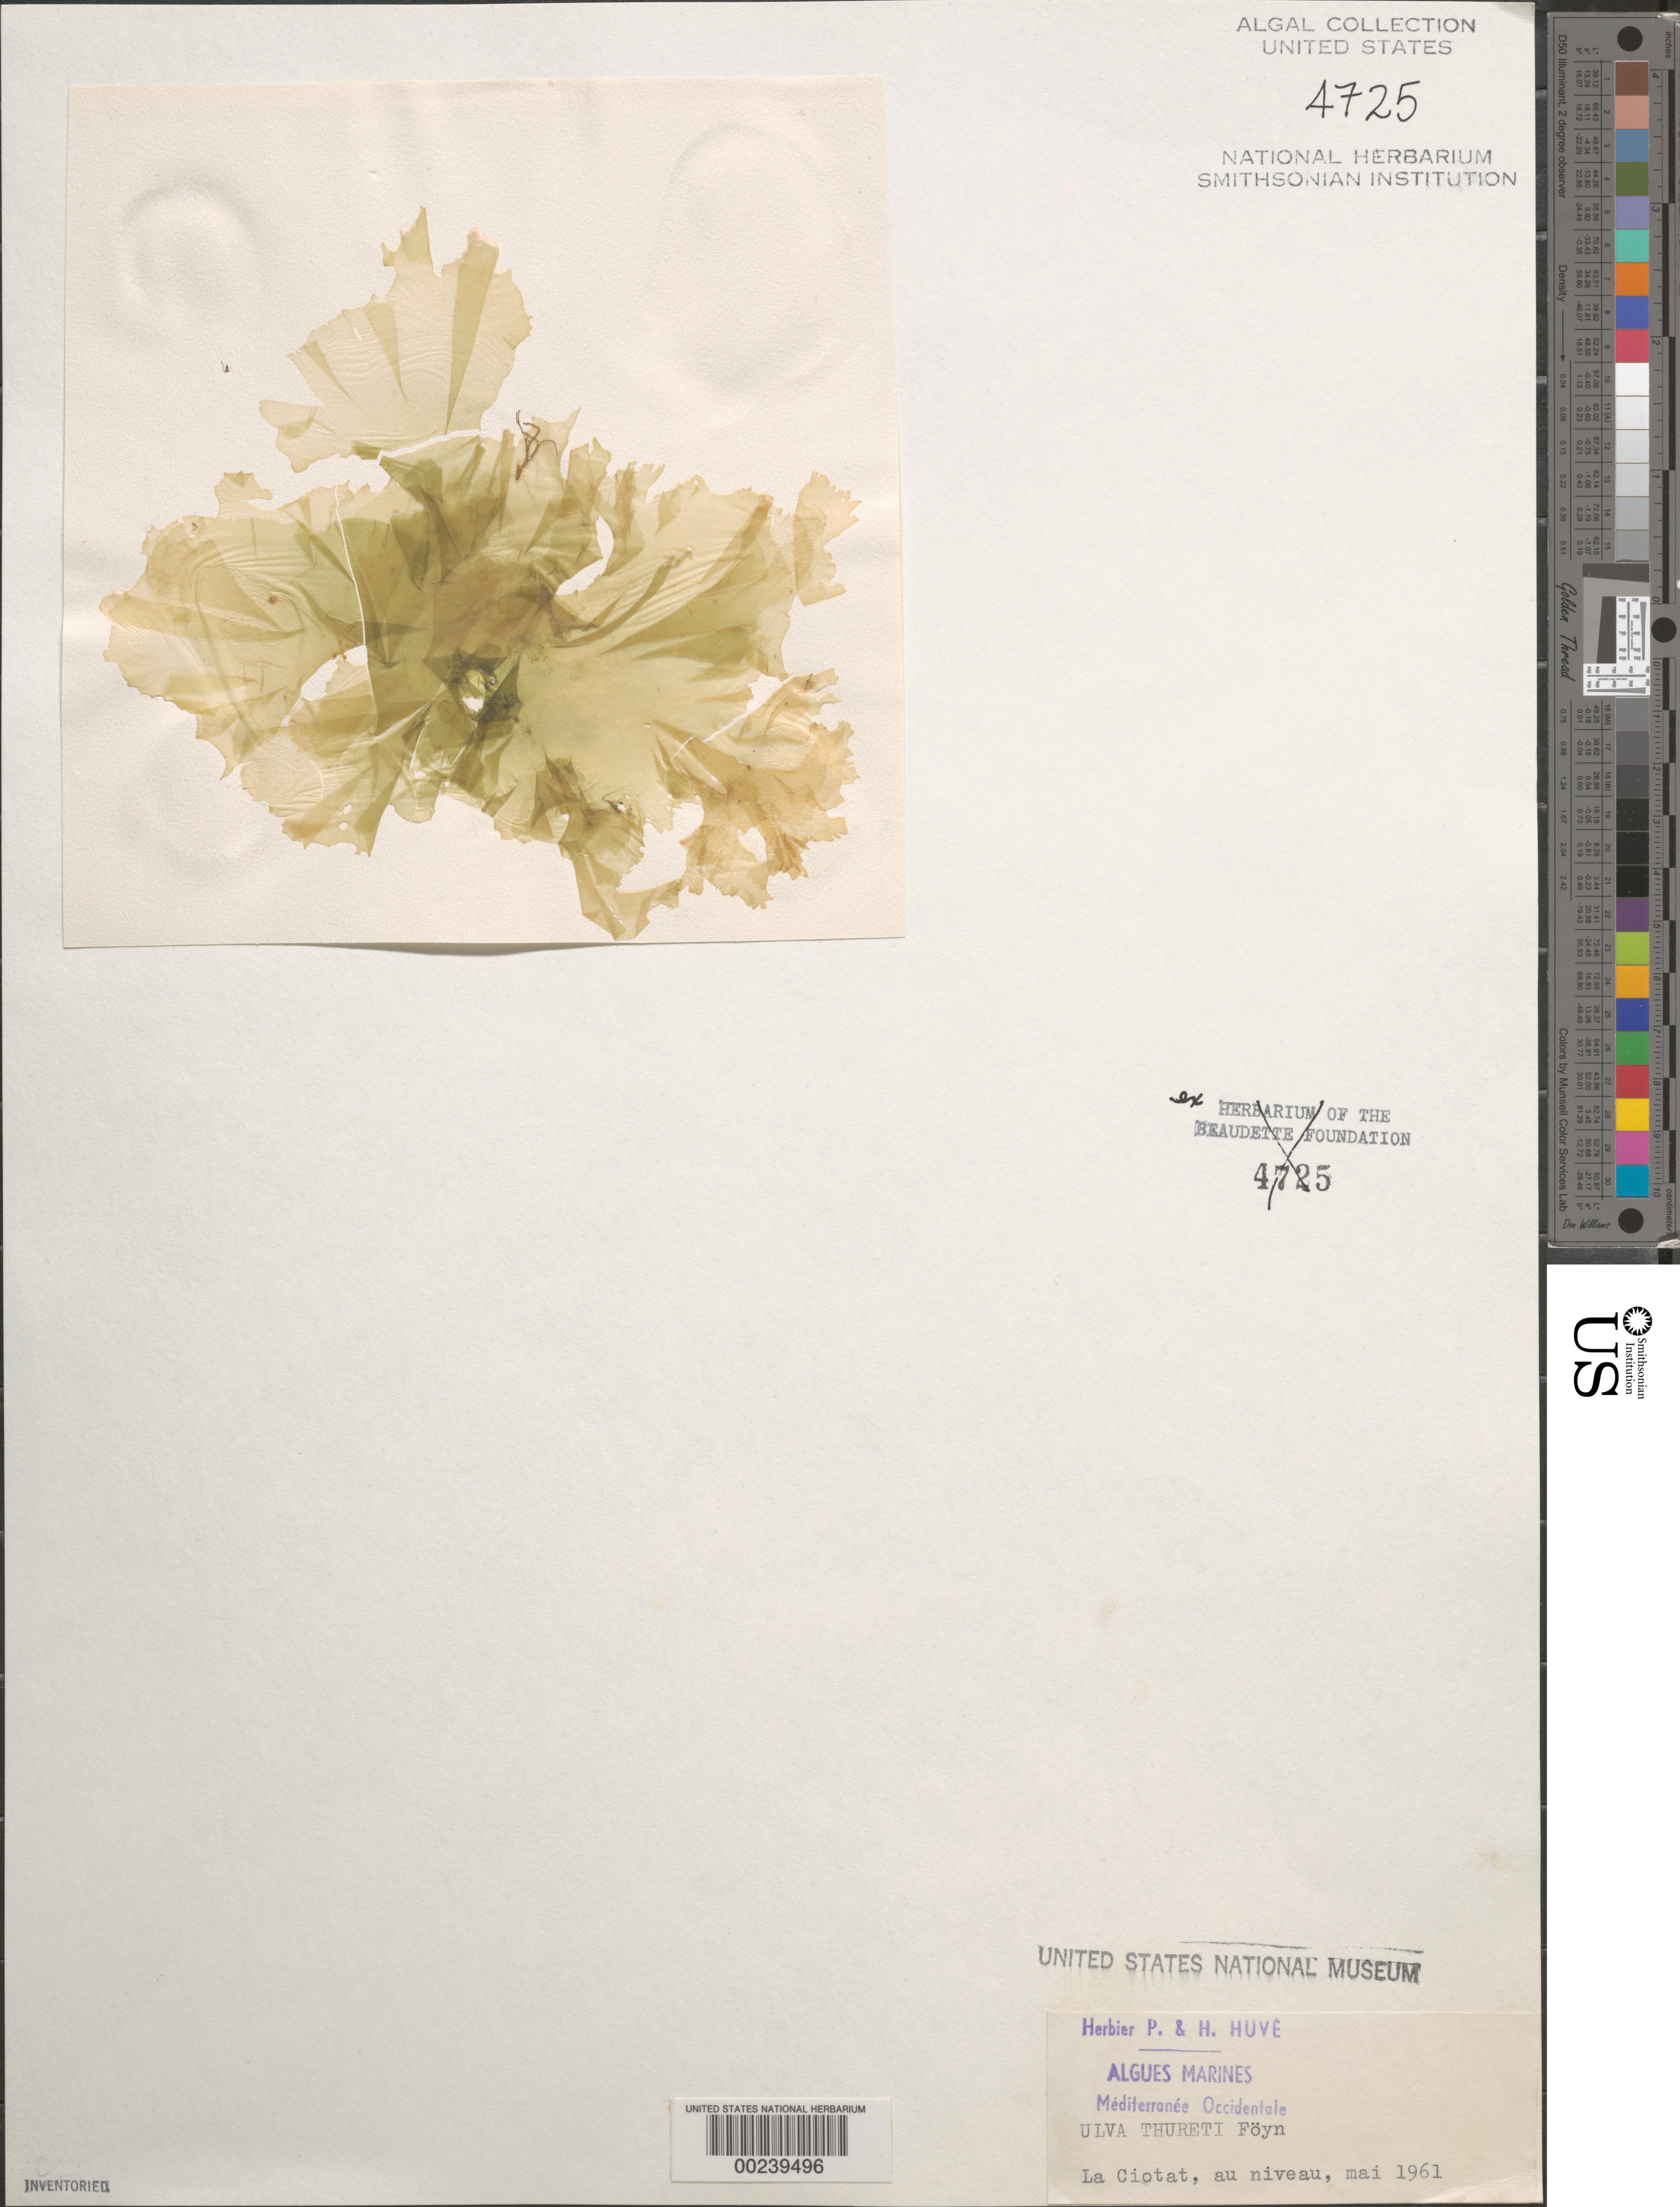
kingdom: Plantae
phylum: Chlorophyta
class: Ulvophyceae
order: Ulvales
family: Ulvaceae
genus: Ulva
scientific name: Ulva rigida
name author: C. Agardh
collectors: P. Huve & H. Huve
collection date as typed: May 1961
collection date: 1961-05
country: France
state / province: Provence-Alpes-Côte d'Azur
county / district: Bouches-du-Rhône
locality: La Ciotat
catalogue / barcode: US 4725